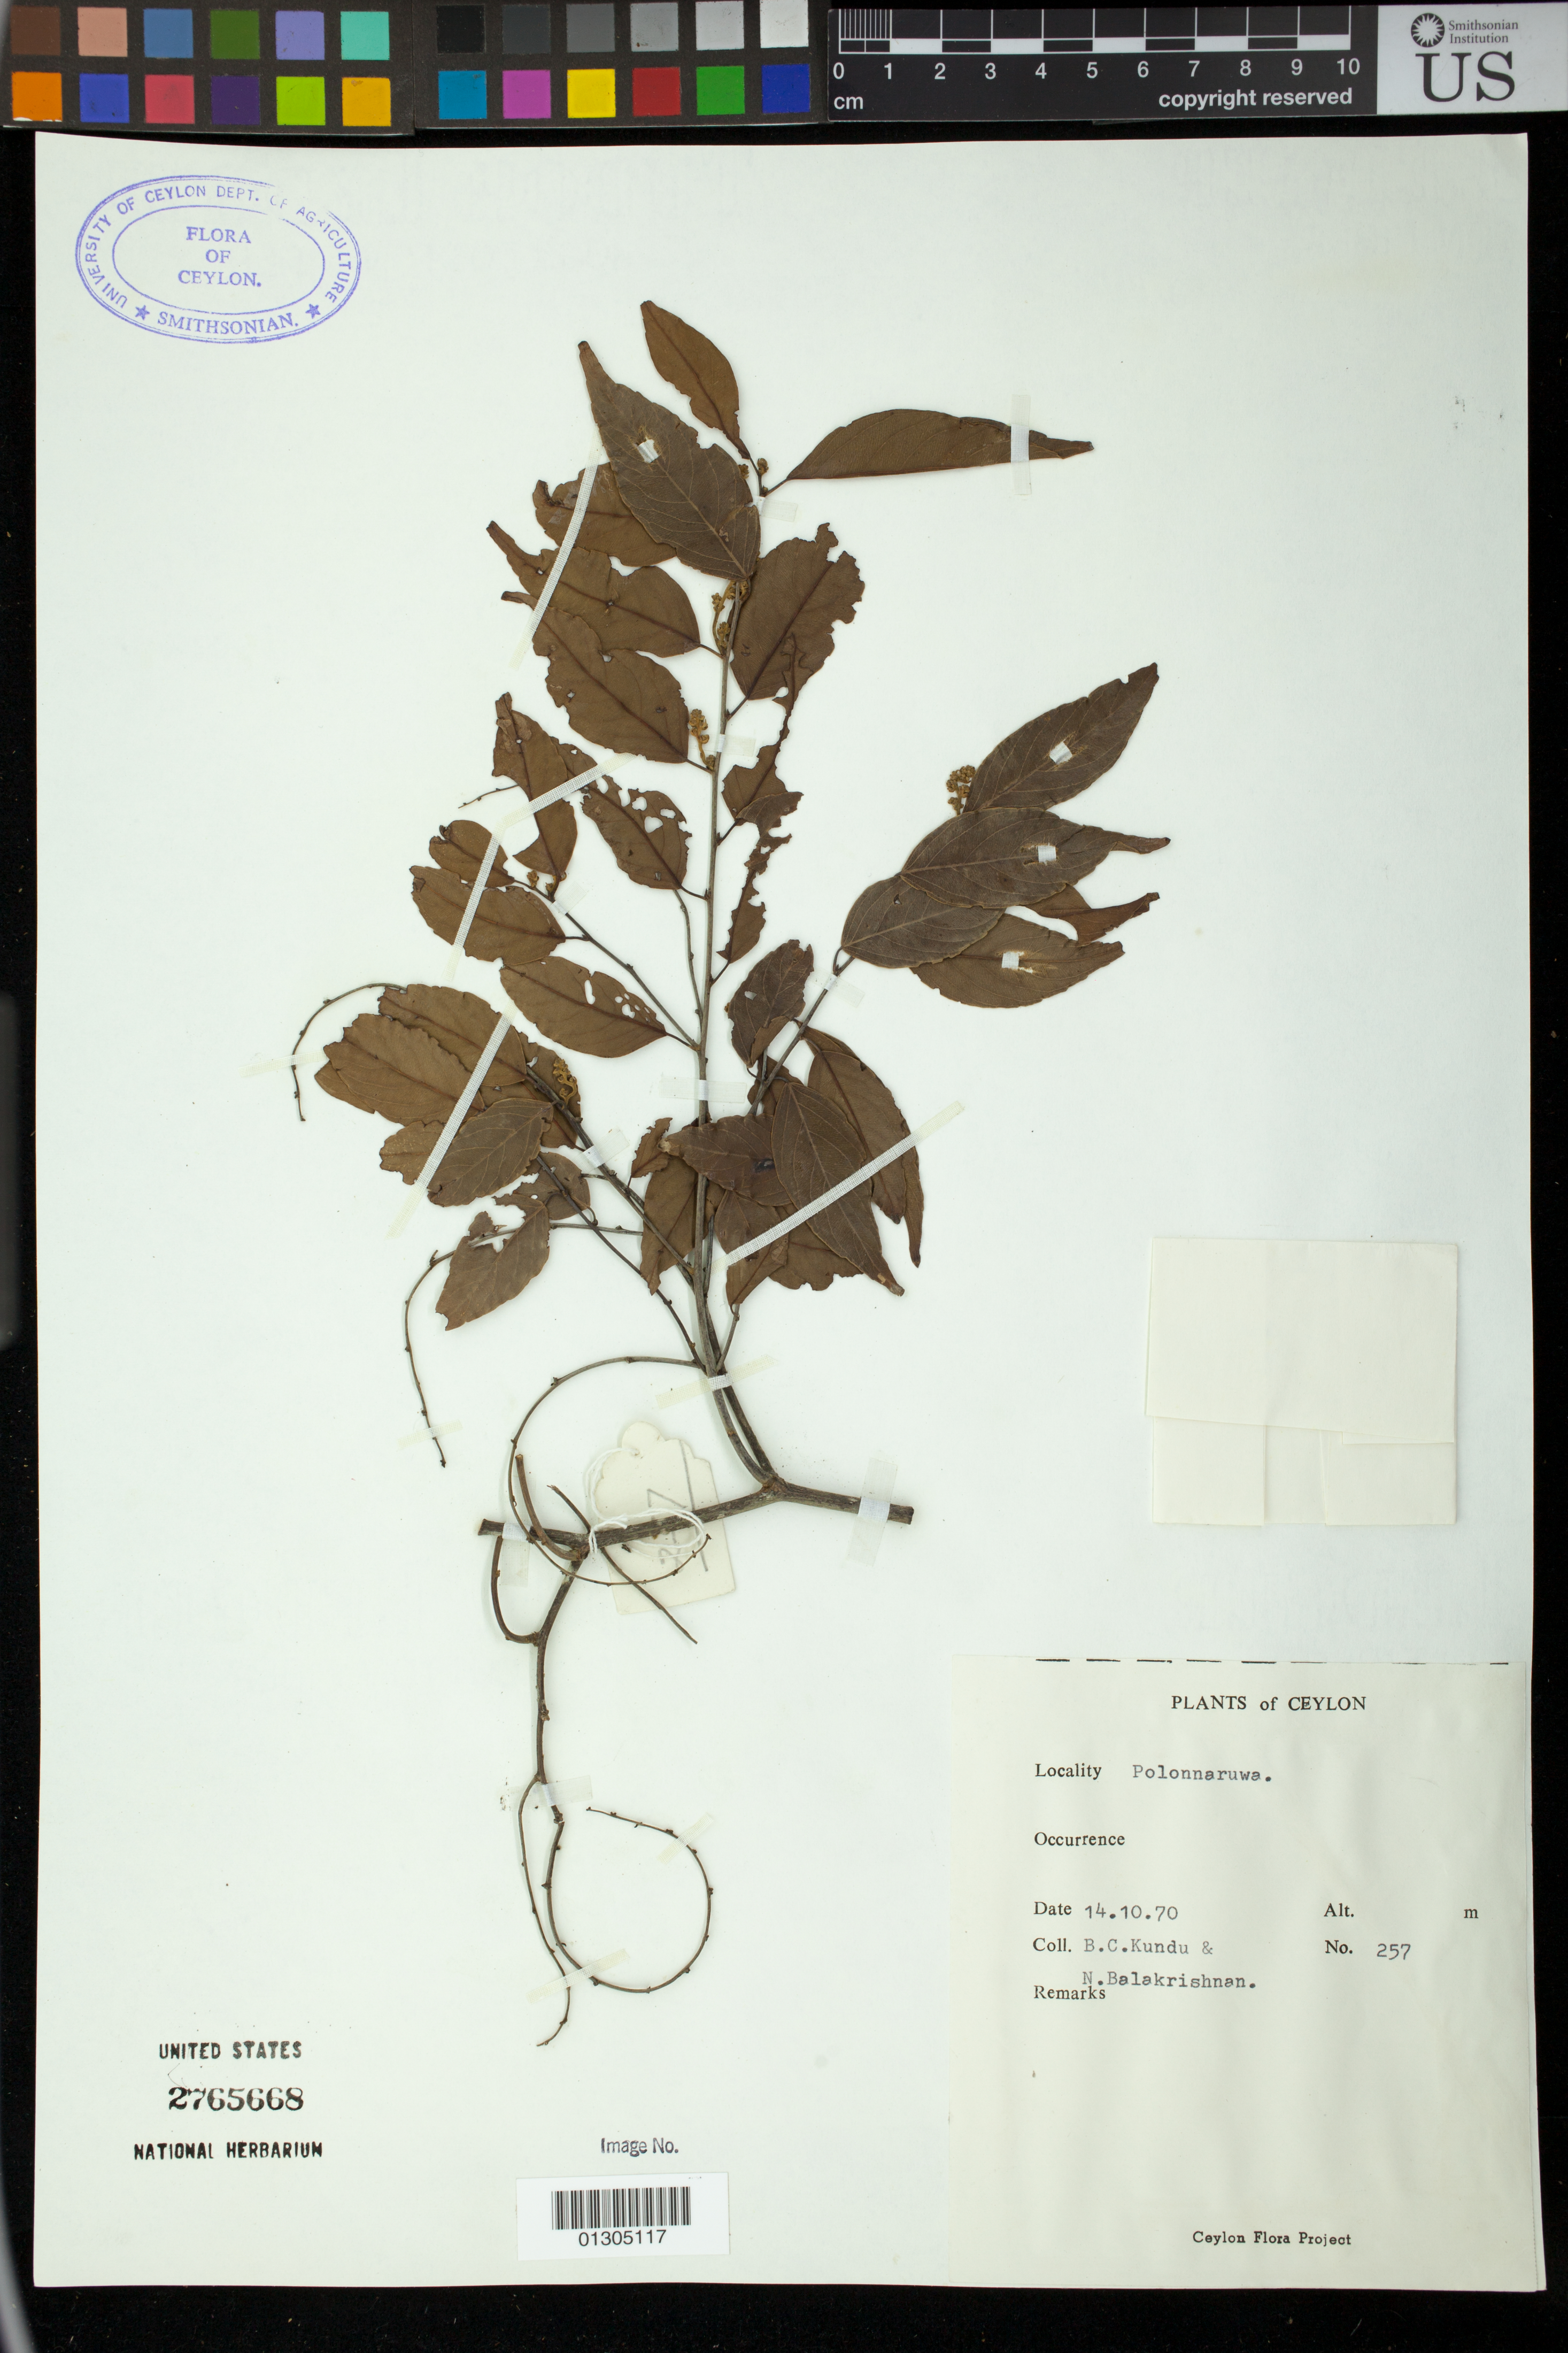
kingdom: Plantae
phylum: Tracheophyta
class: Magnoliopsida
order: Malpighiales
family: Euphorbiaceae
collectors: B. C. Kundu & N. Balakrishnan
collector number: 257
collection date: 1970-10-14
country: Sri Lanka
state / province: North Central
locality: Polonnaruwa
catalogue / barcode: US 2765668